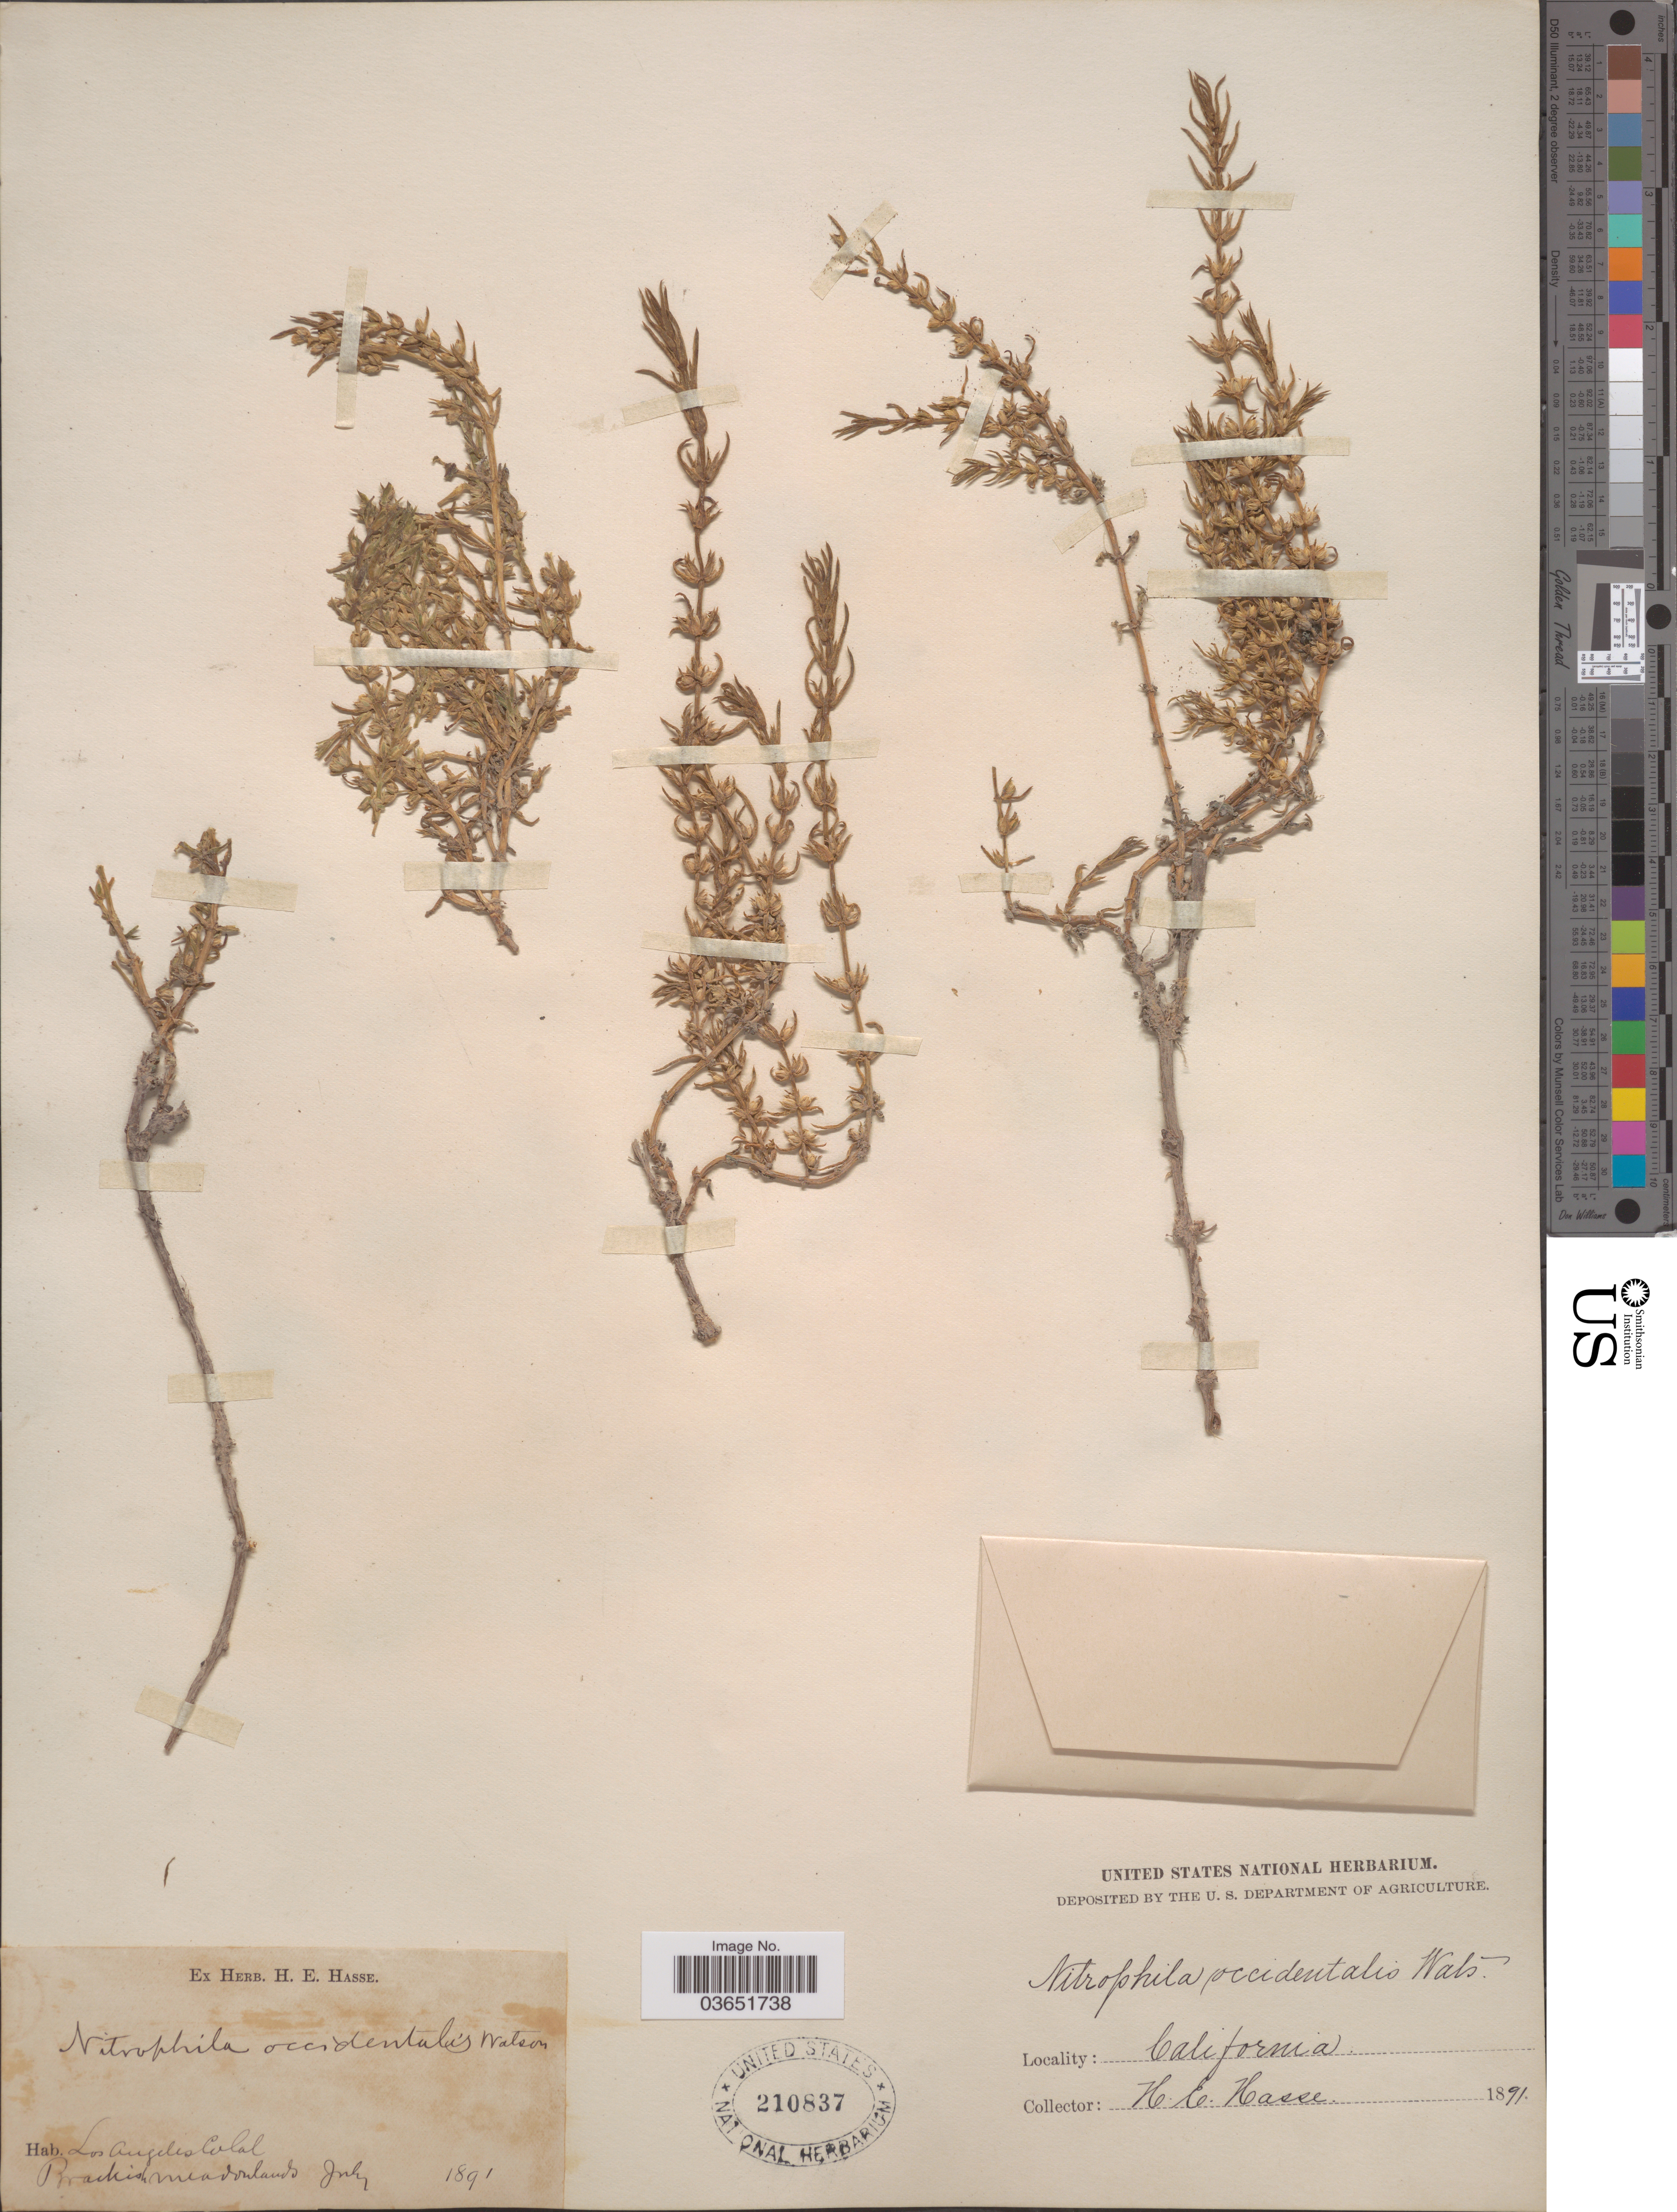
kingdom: Plantae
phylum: Tracheophyta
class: Magnoliopsida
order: Caryophyllales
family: Amaranthaceae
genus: Nitrophila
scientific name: Nitrophila occidentalis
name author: (Moq.) S. Watson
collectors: H. E. Hasse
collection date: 1891-07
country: United States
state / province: California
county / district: Los Angeles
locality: Los Angeles Co. Brackish Meadowlands.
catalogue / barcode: US 210837